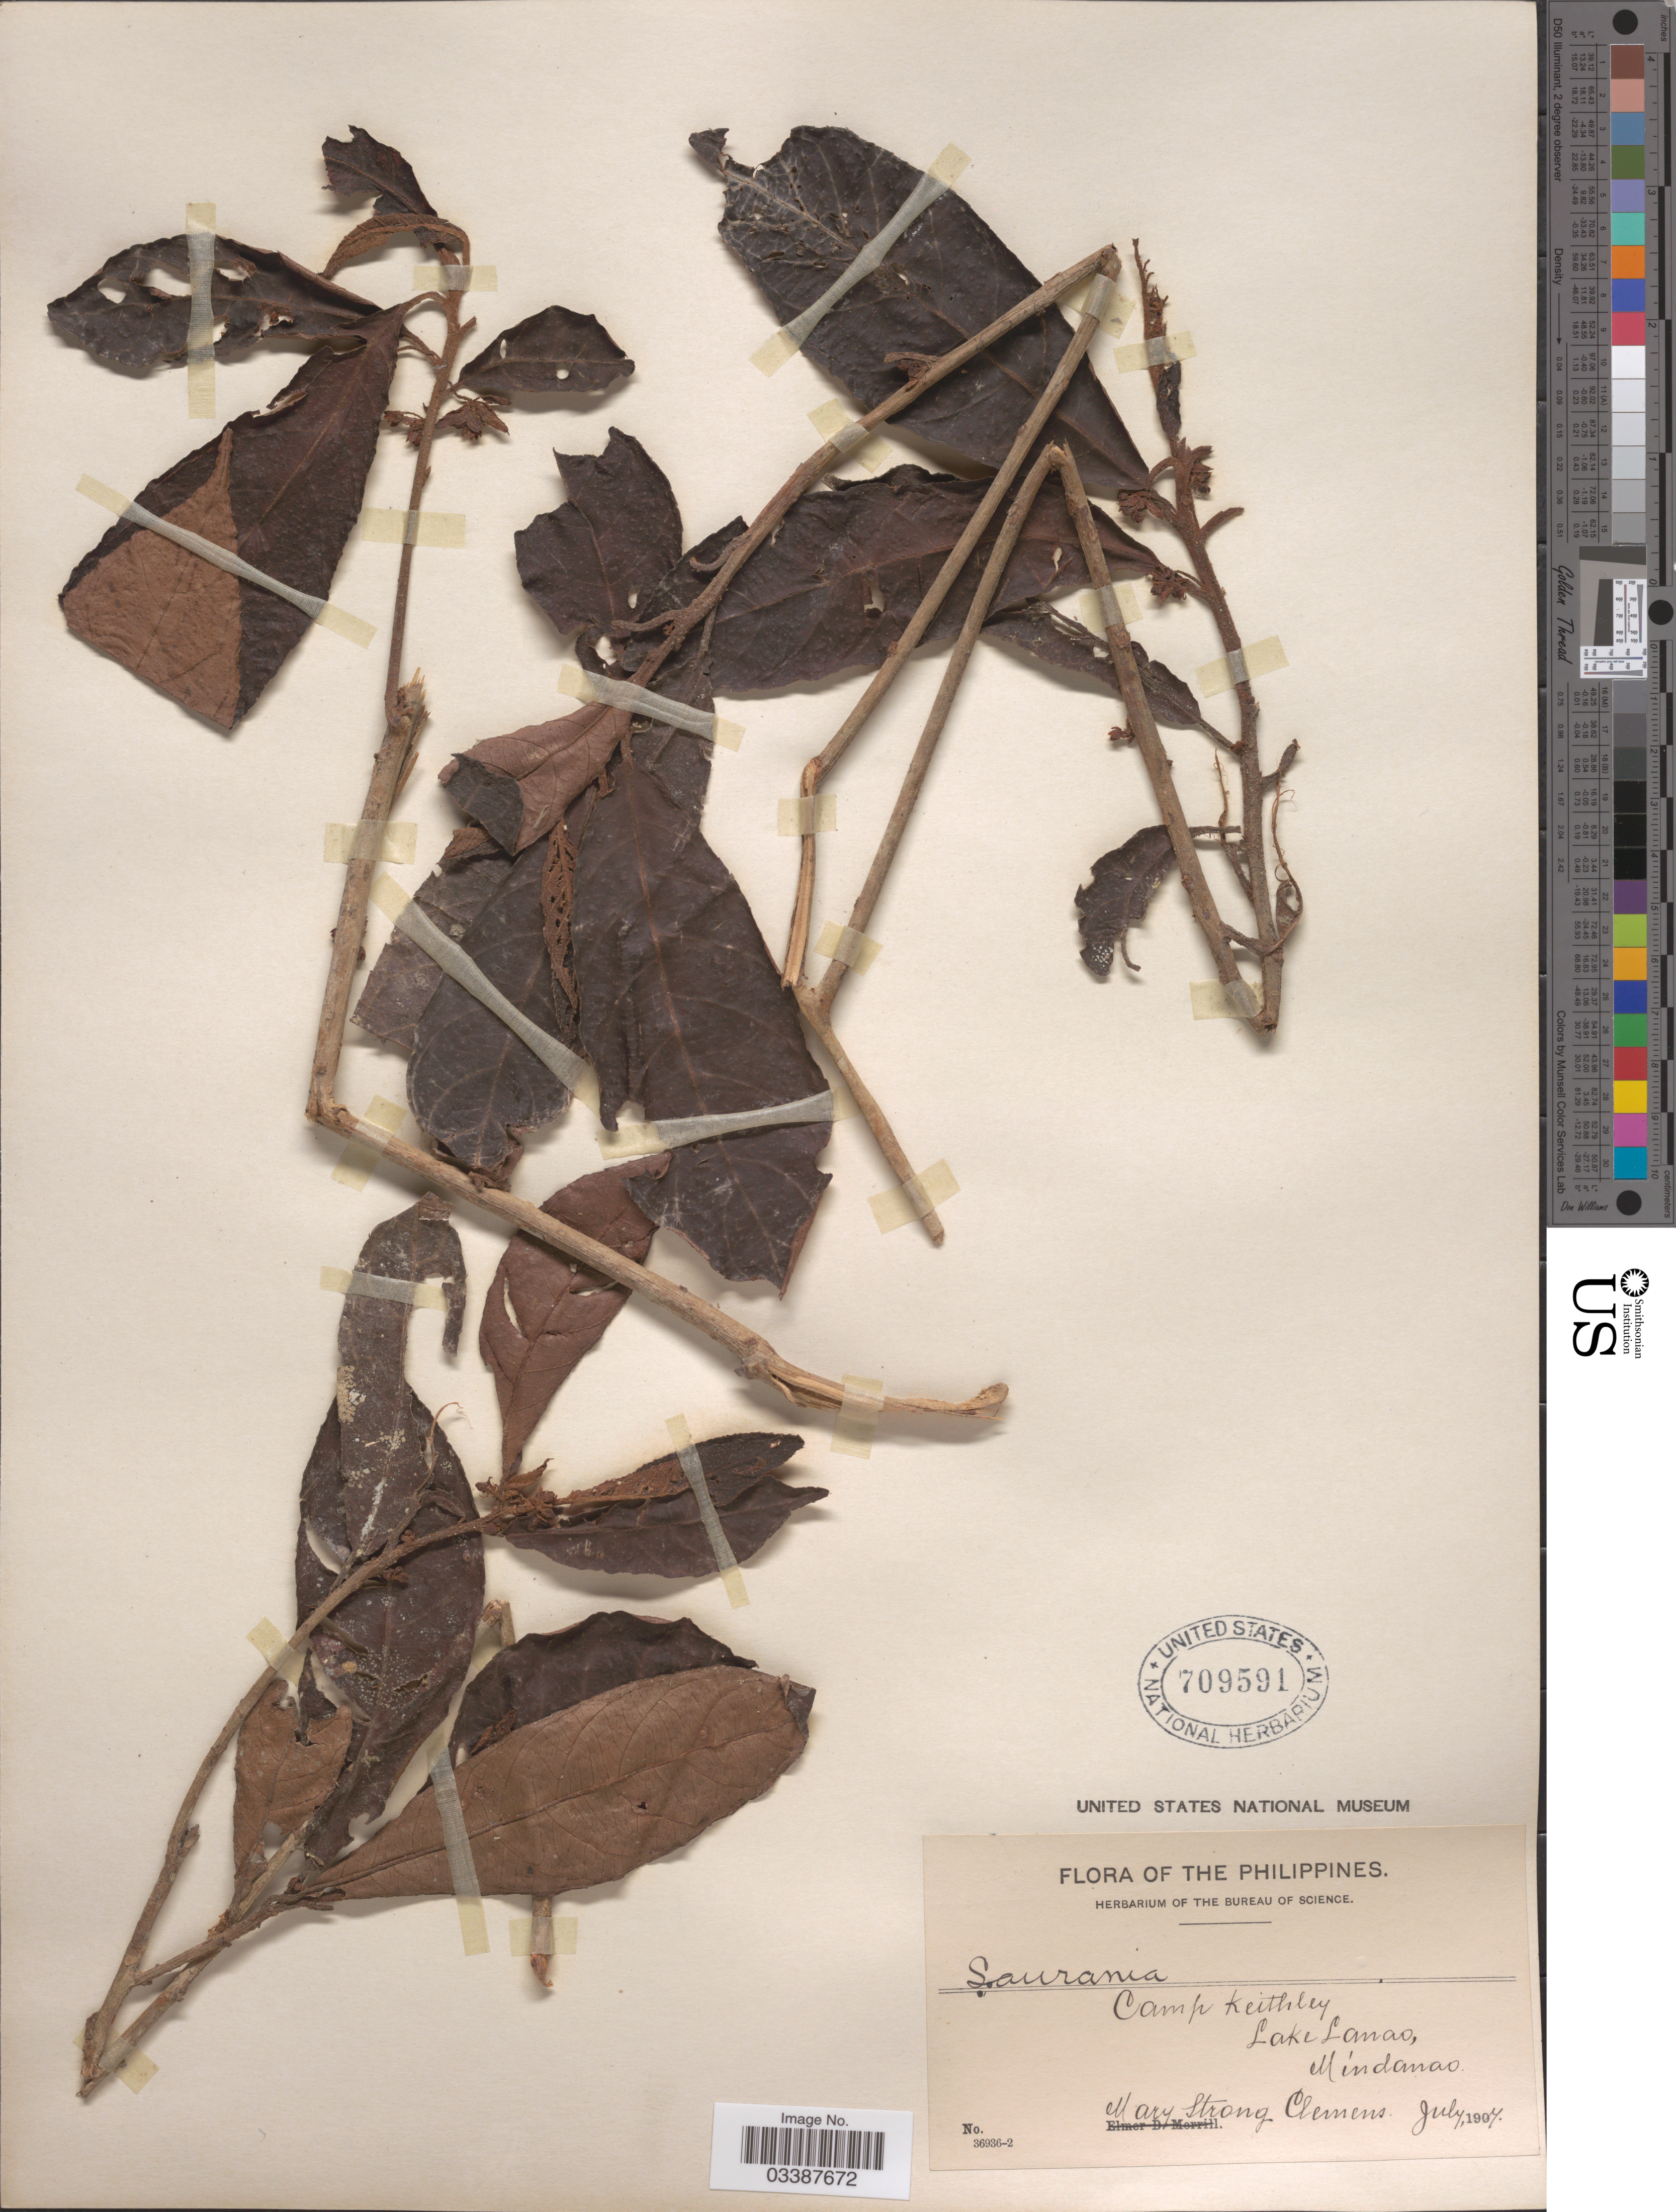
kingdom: Plantae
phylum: Tracheophyta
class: Magnoliopsida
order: Ericales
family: Actinidiaceae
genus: Saurauia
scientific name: Saurauia lanaensis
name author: Merr.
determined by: Olimpos, S. M.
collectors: M. S. Clemens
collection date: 1907-07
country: Philippines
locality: Camp Keithley, Lake Lanao, Mindanao.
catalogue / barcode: US 709591